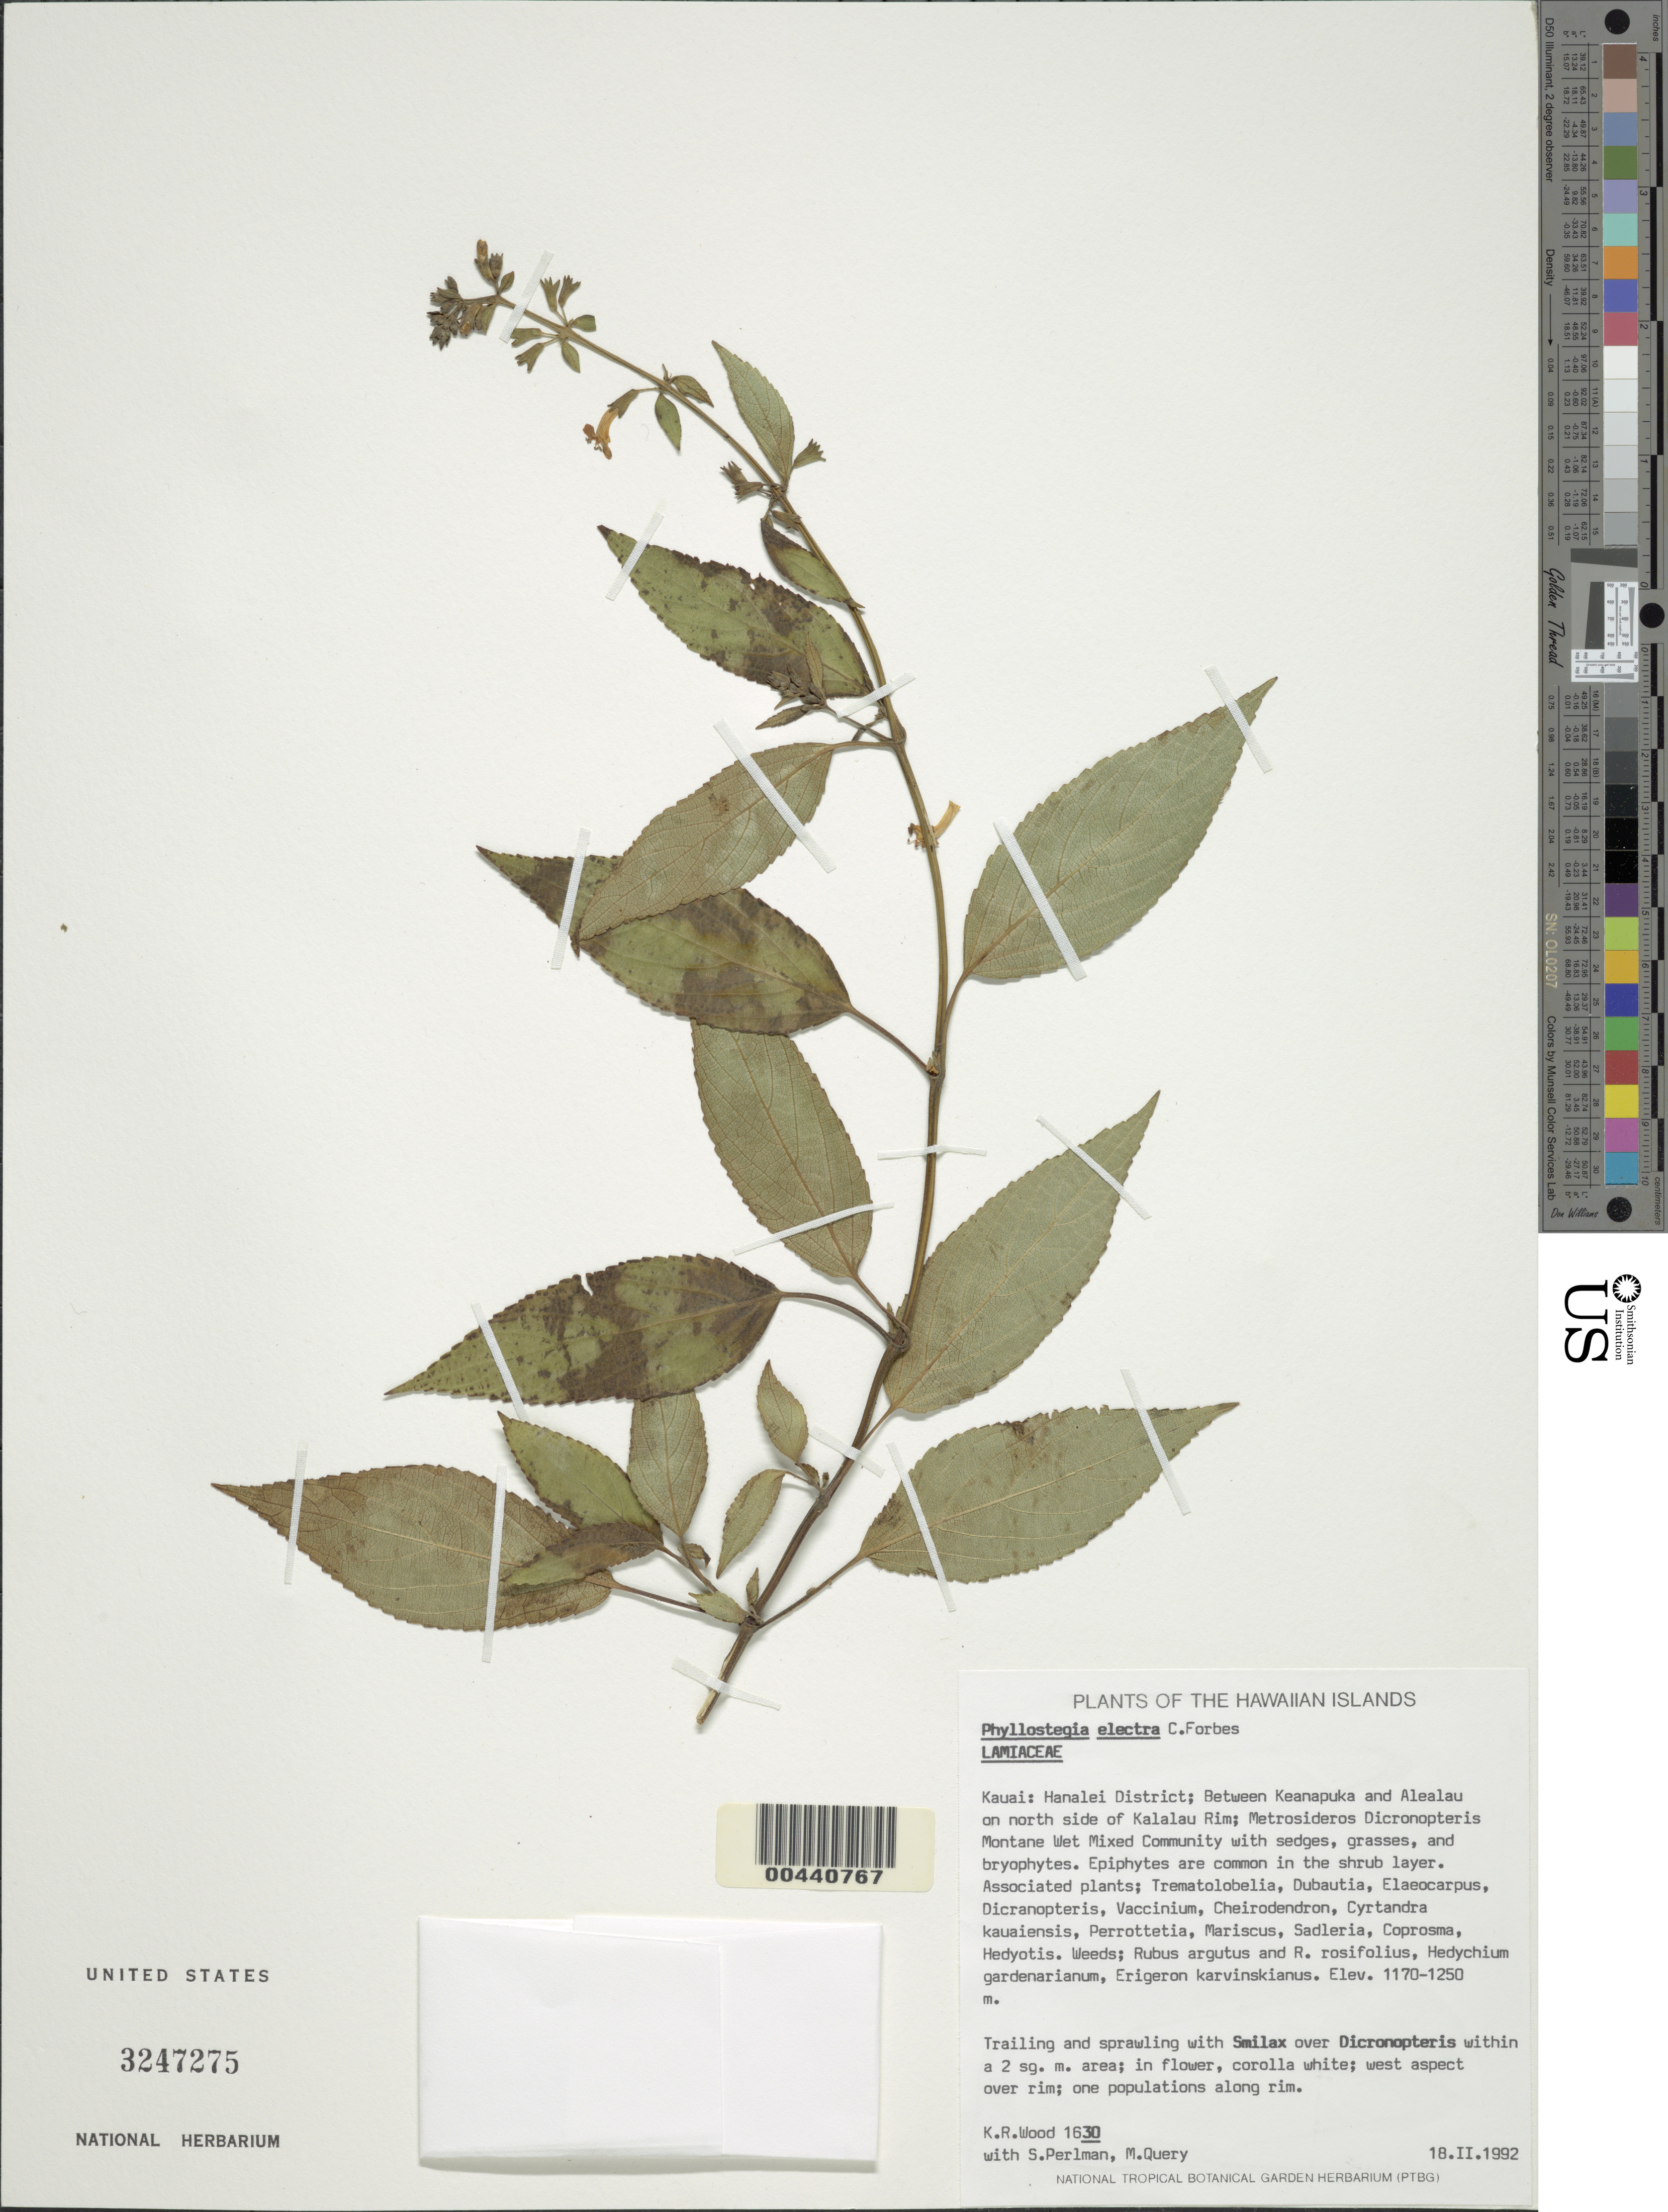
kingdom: Plantae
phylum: Tracheophyta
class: Magnoliopsida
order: Lamiales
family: Lamiaceae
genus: Phyllostegia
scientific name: Phyllostegia electra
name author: C.N. Forbes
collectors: K. R. Wood, S. P. Perlman & M. Query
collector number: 1630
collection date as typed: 18 Feb 1992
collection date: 1992-02-18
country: United States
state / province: Hawaii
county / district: Kauai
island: Kaua'i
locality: Hanalei District; Between Keanapuka and Alealau on N side of Kalalau Rim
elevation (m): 1170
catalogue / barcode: US 3247275